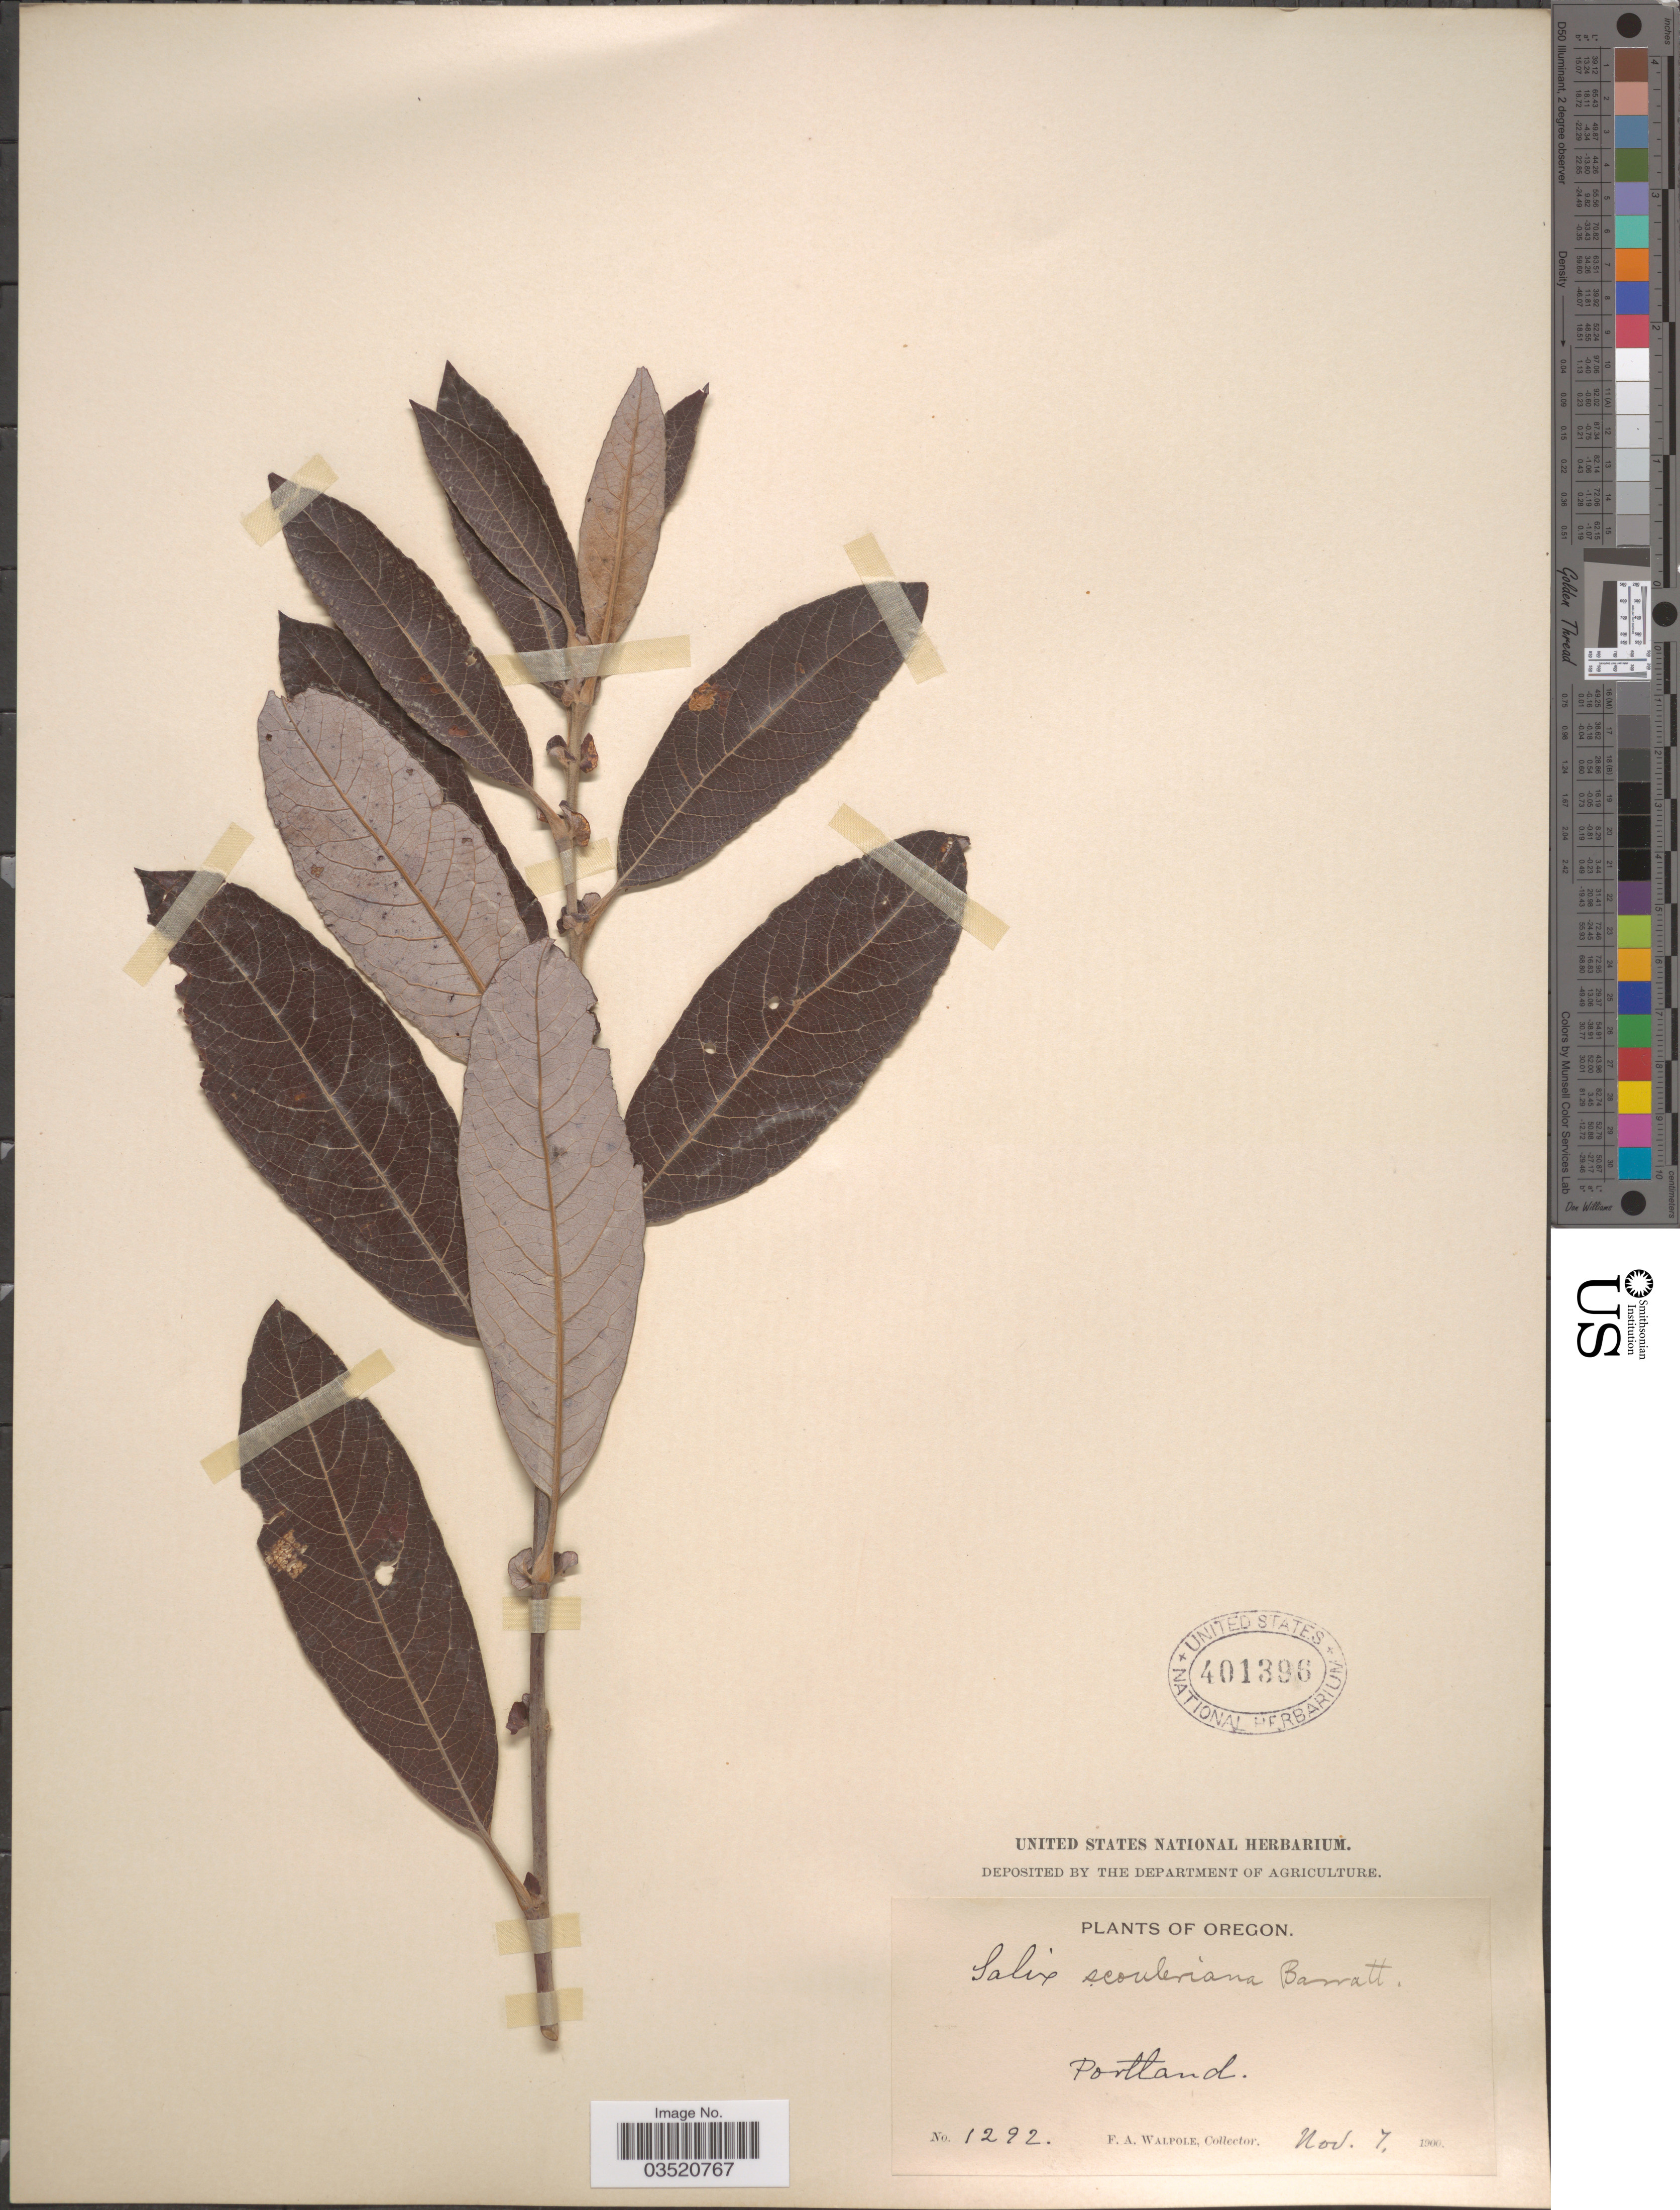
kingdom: Plantae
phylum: Tracheophyta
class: Magnoliopsida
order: Malpighiales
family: Salicaceae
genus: Salix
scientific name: Salix scouleriana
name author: Barratt ex Hook.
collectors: F. Walpole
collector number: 1292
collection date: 1900-11-07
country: United States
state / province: Oregon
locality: Portland.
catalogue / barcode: US 401396